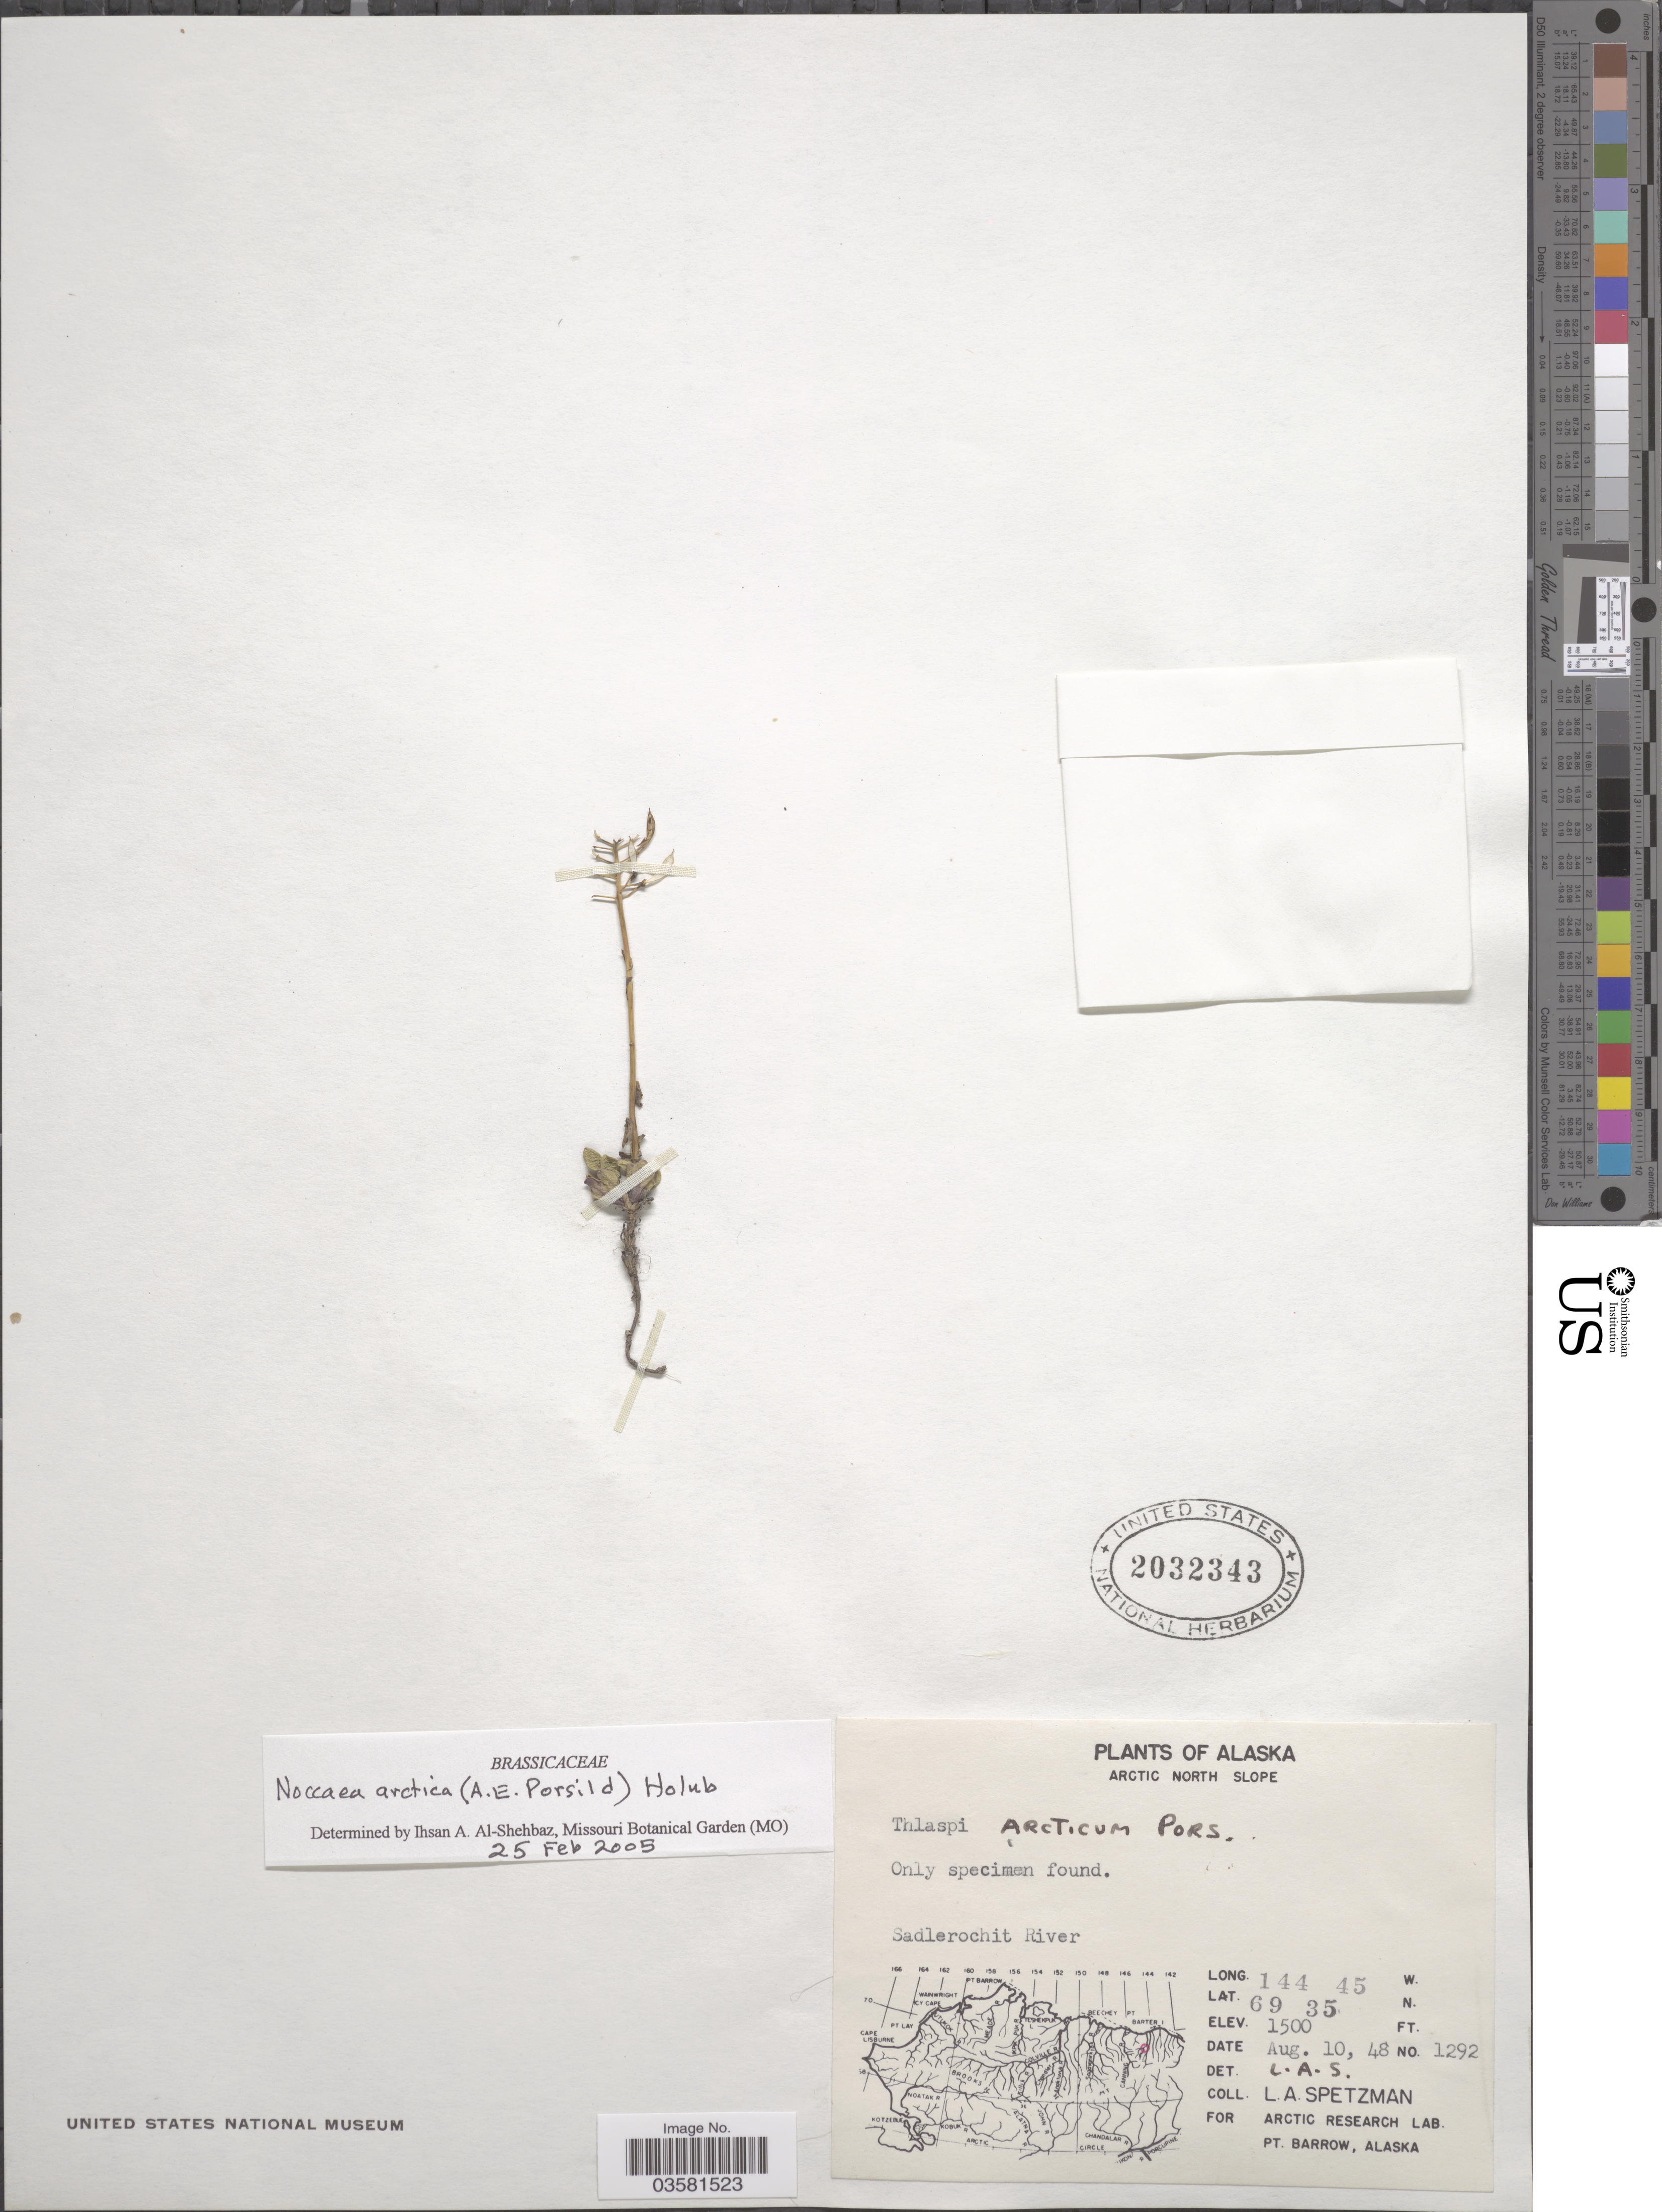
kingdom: Plantae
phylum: Tracheophyta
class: Magnoliopsida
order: Brassicales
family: Brassicaceae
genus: Thlaspi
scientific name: Thlaspi arcticum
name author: A.E. Porsild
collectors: L. Spetzman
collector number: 1292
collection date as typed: Transcribed d/m/y: 10/8/48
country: United States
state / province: Alaska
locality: Arctic North Slope. Sadlerochit River.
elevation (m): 457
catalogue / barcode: US 2032343